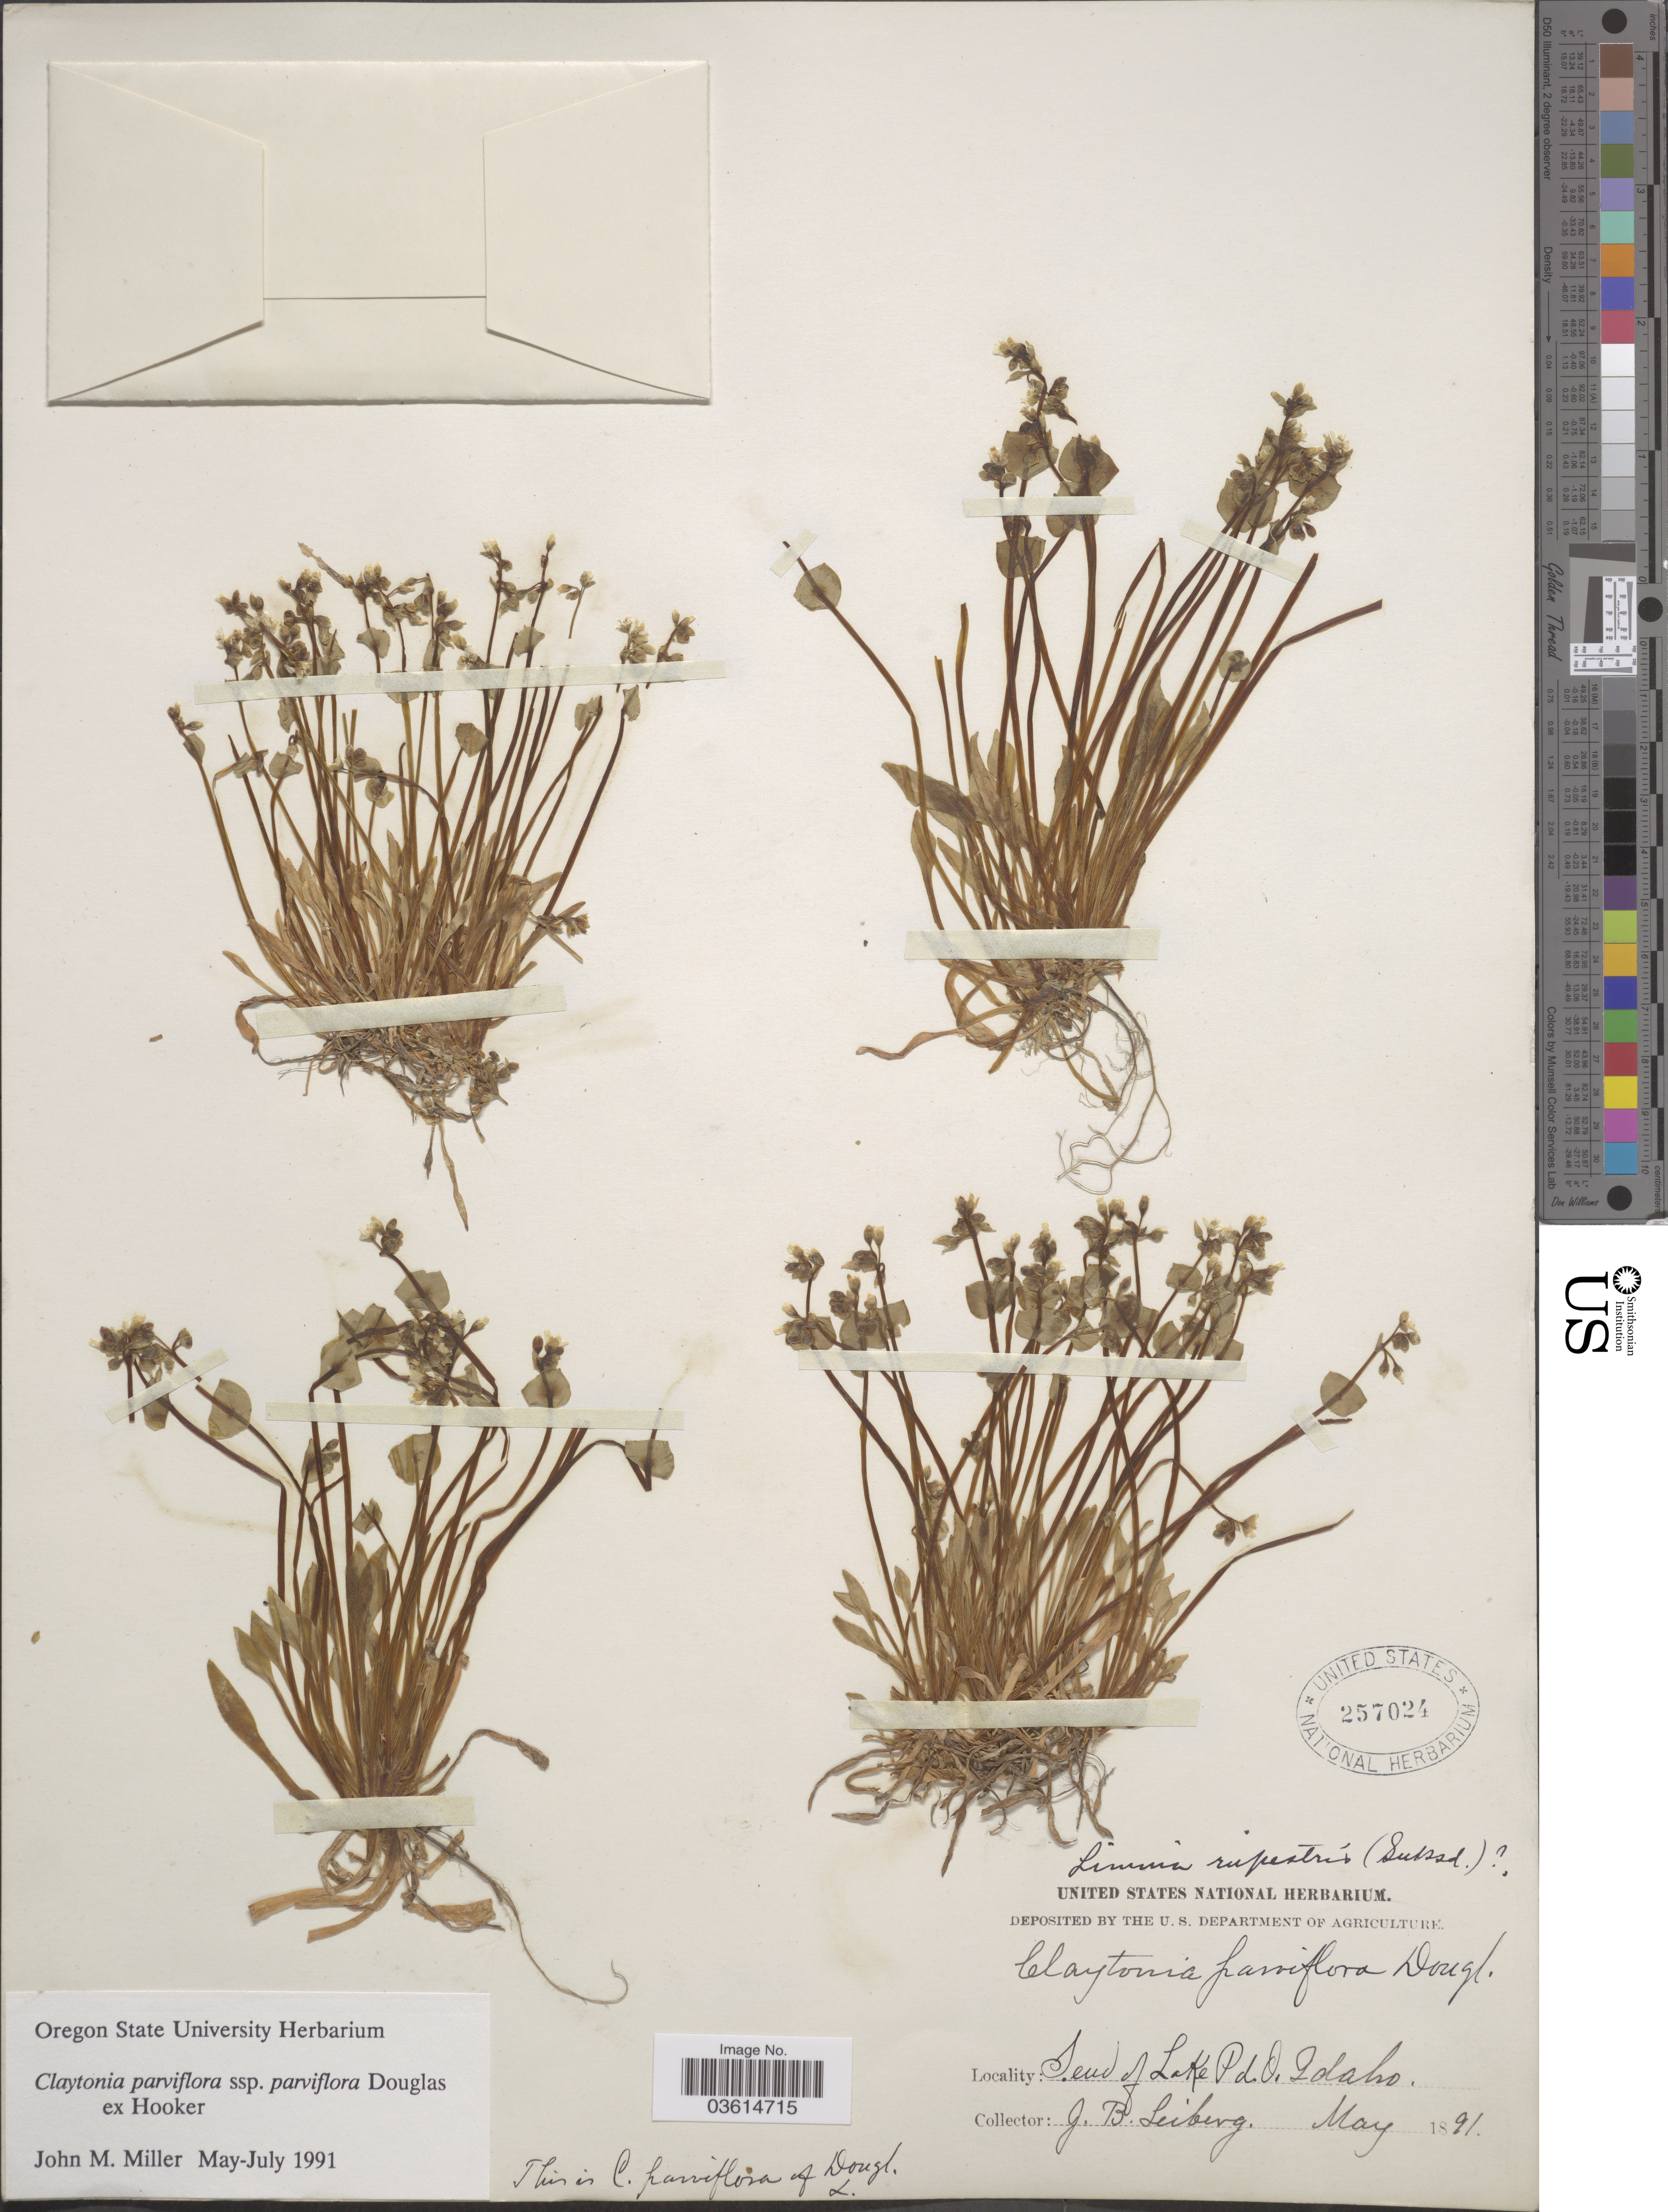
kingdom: Plantae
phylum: Tracheophyta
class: Magnoliopsida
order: Caryophyllales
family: Montiaceae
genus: Claytonia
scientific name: Claytonia parviflora subsp. parviflora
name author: Douglas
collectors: J. B. Leiberg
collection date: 1891-05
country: United States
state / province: Idaho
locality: S. end of Lake Pd. O. [South end of Lake Pend Oreille]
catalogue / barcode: US 257024